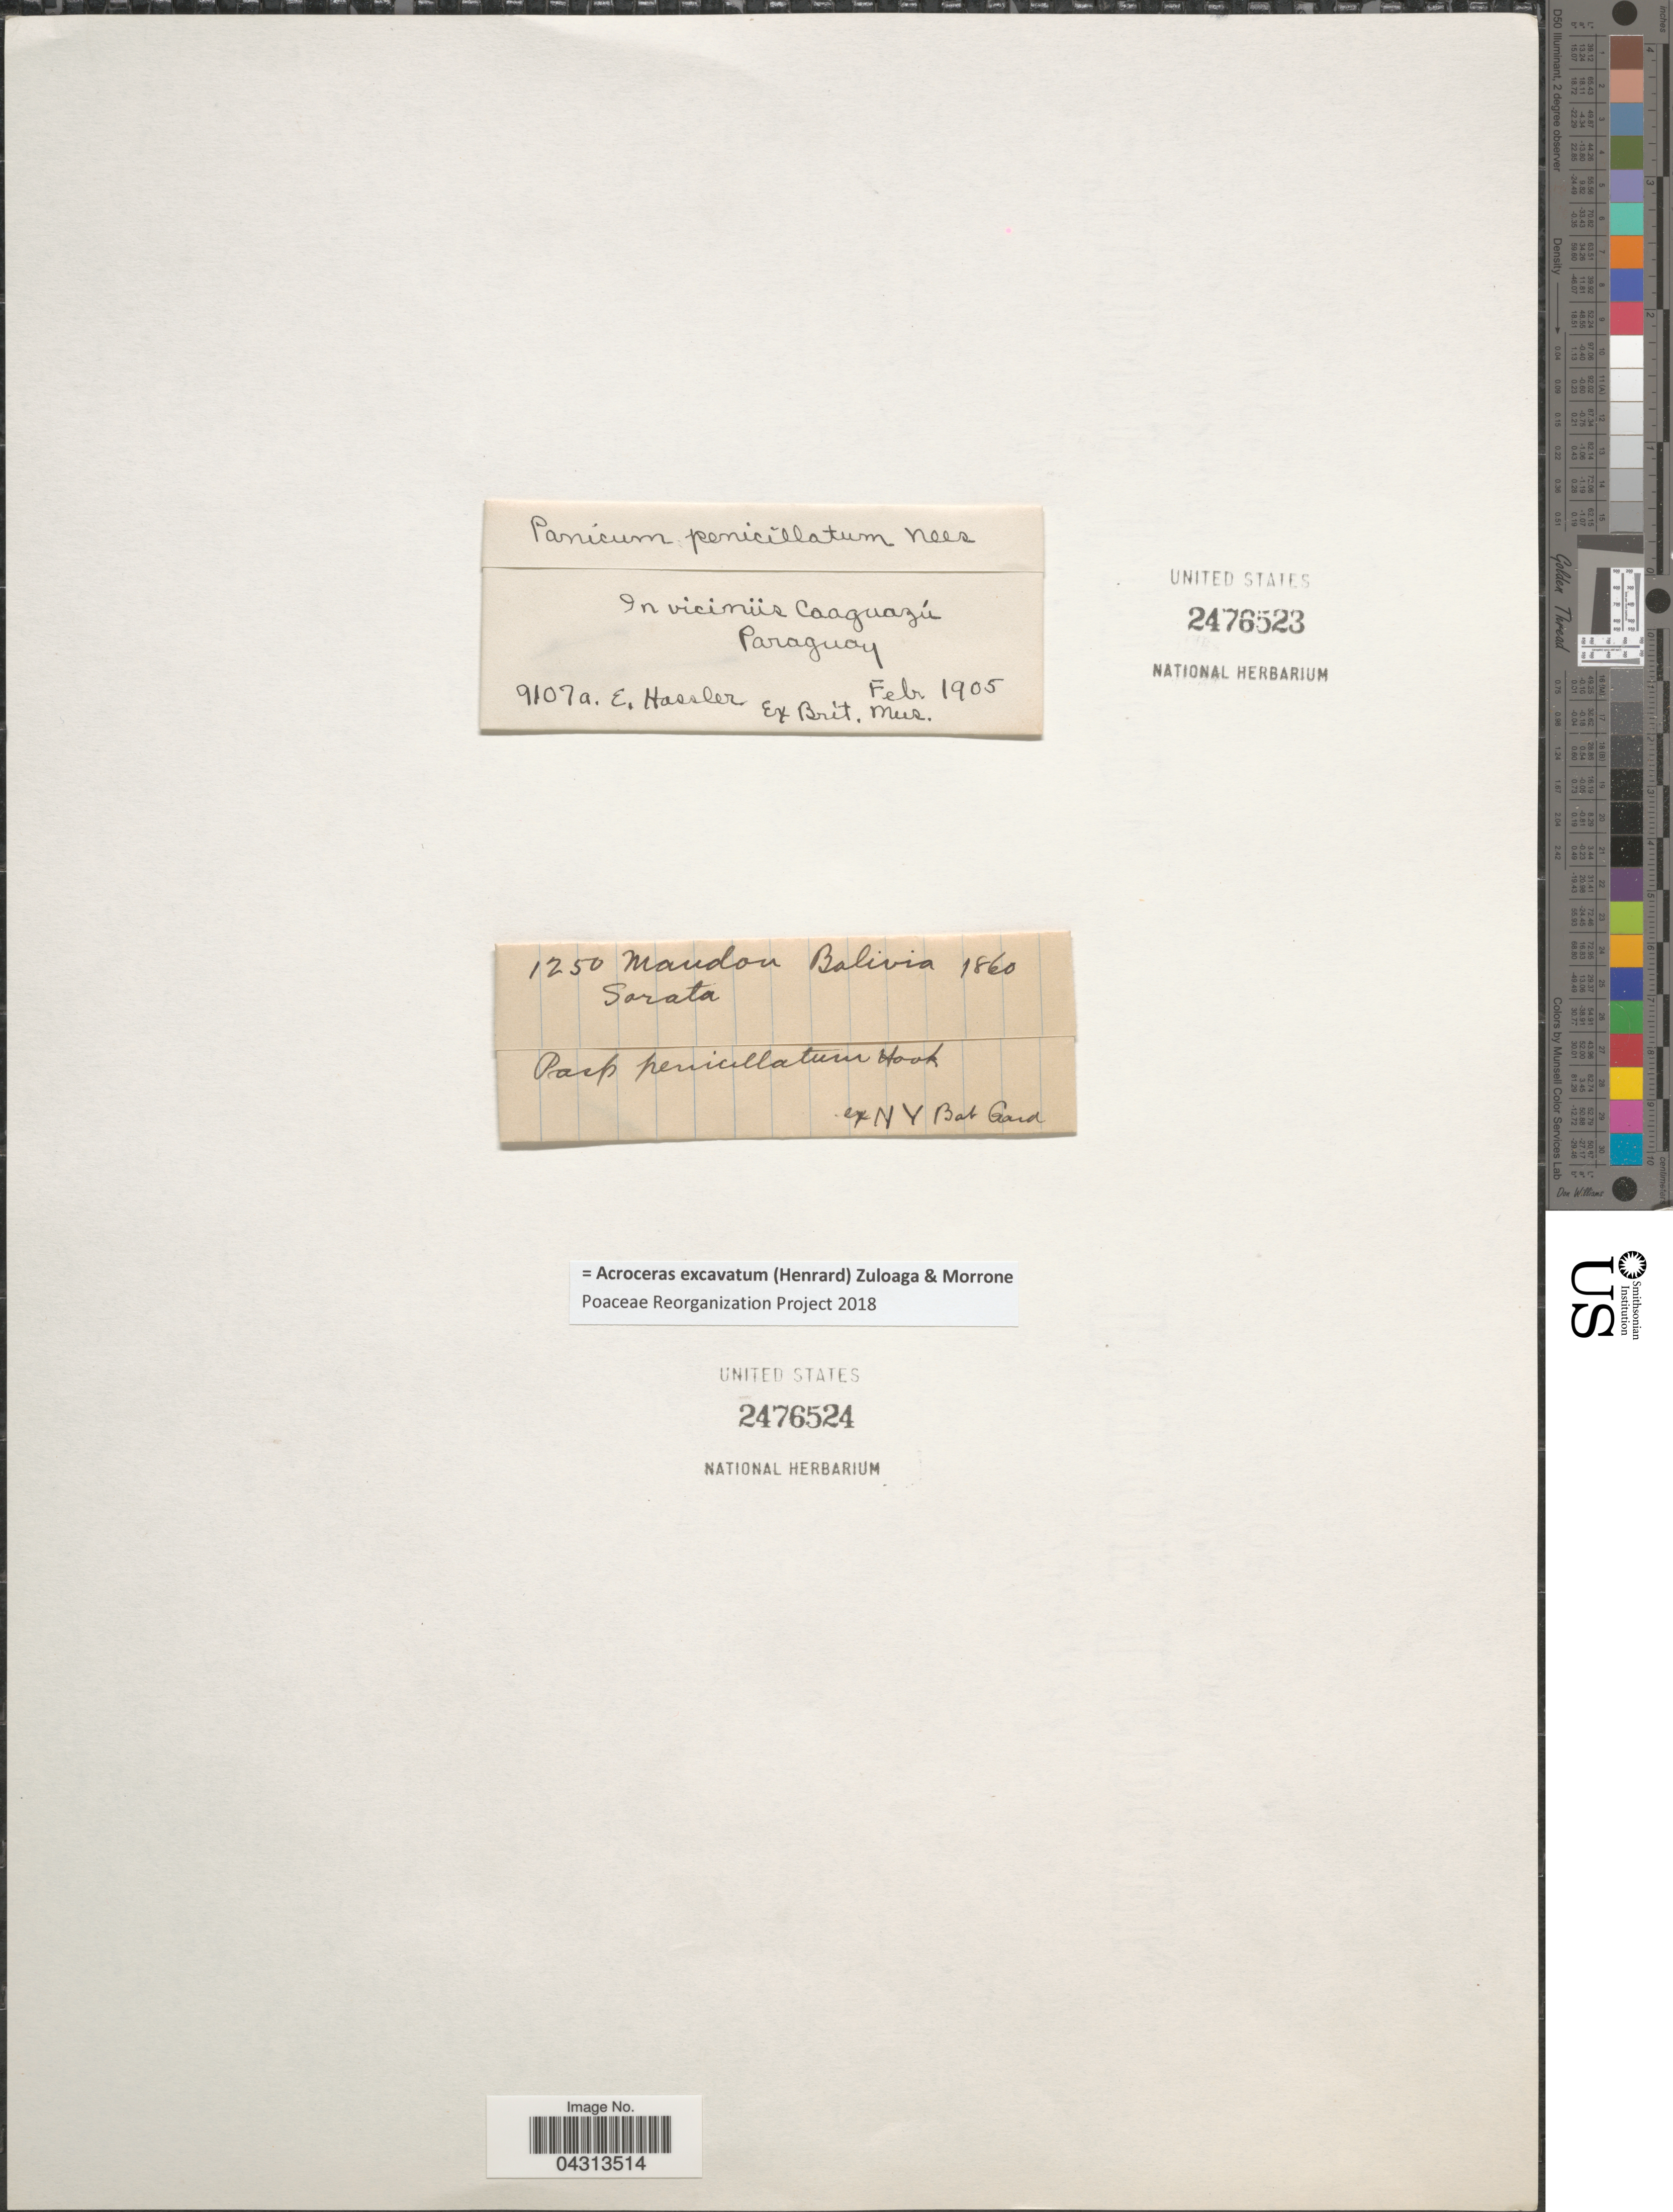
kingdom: Plantae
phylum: Tracheophyta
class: Liliopsida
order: Poales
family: Poaceae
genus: Acroceras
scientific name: Acroceras excavatum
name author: (Henr.) Zuloaga & Morrone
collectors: Mandon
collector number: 1250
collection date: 1860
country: Bolivia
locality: Sorata.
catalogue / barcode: US 2476524-2